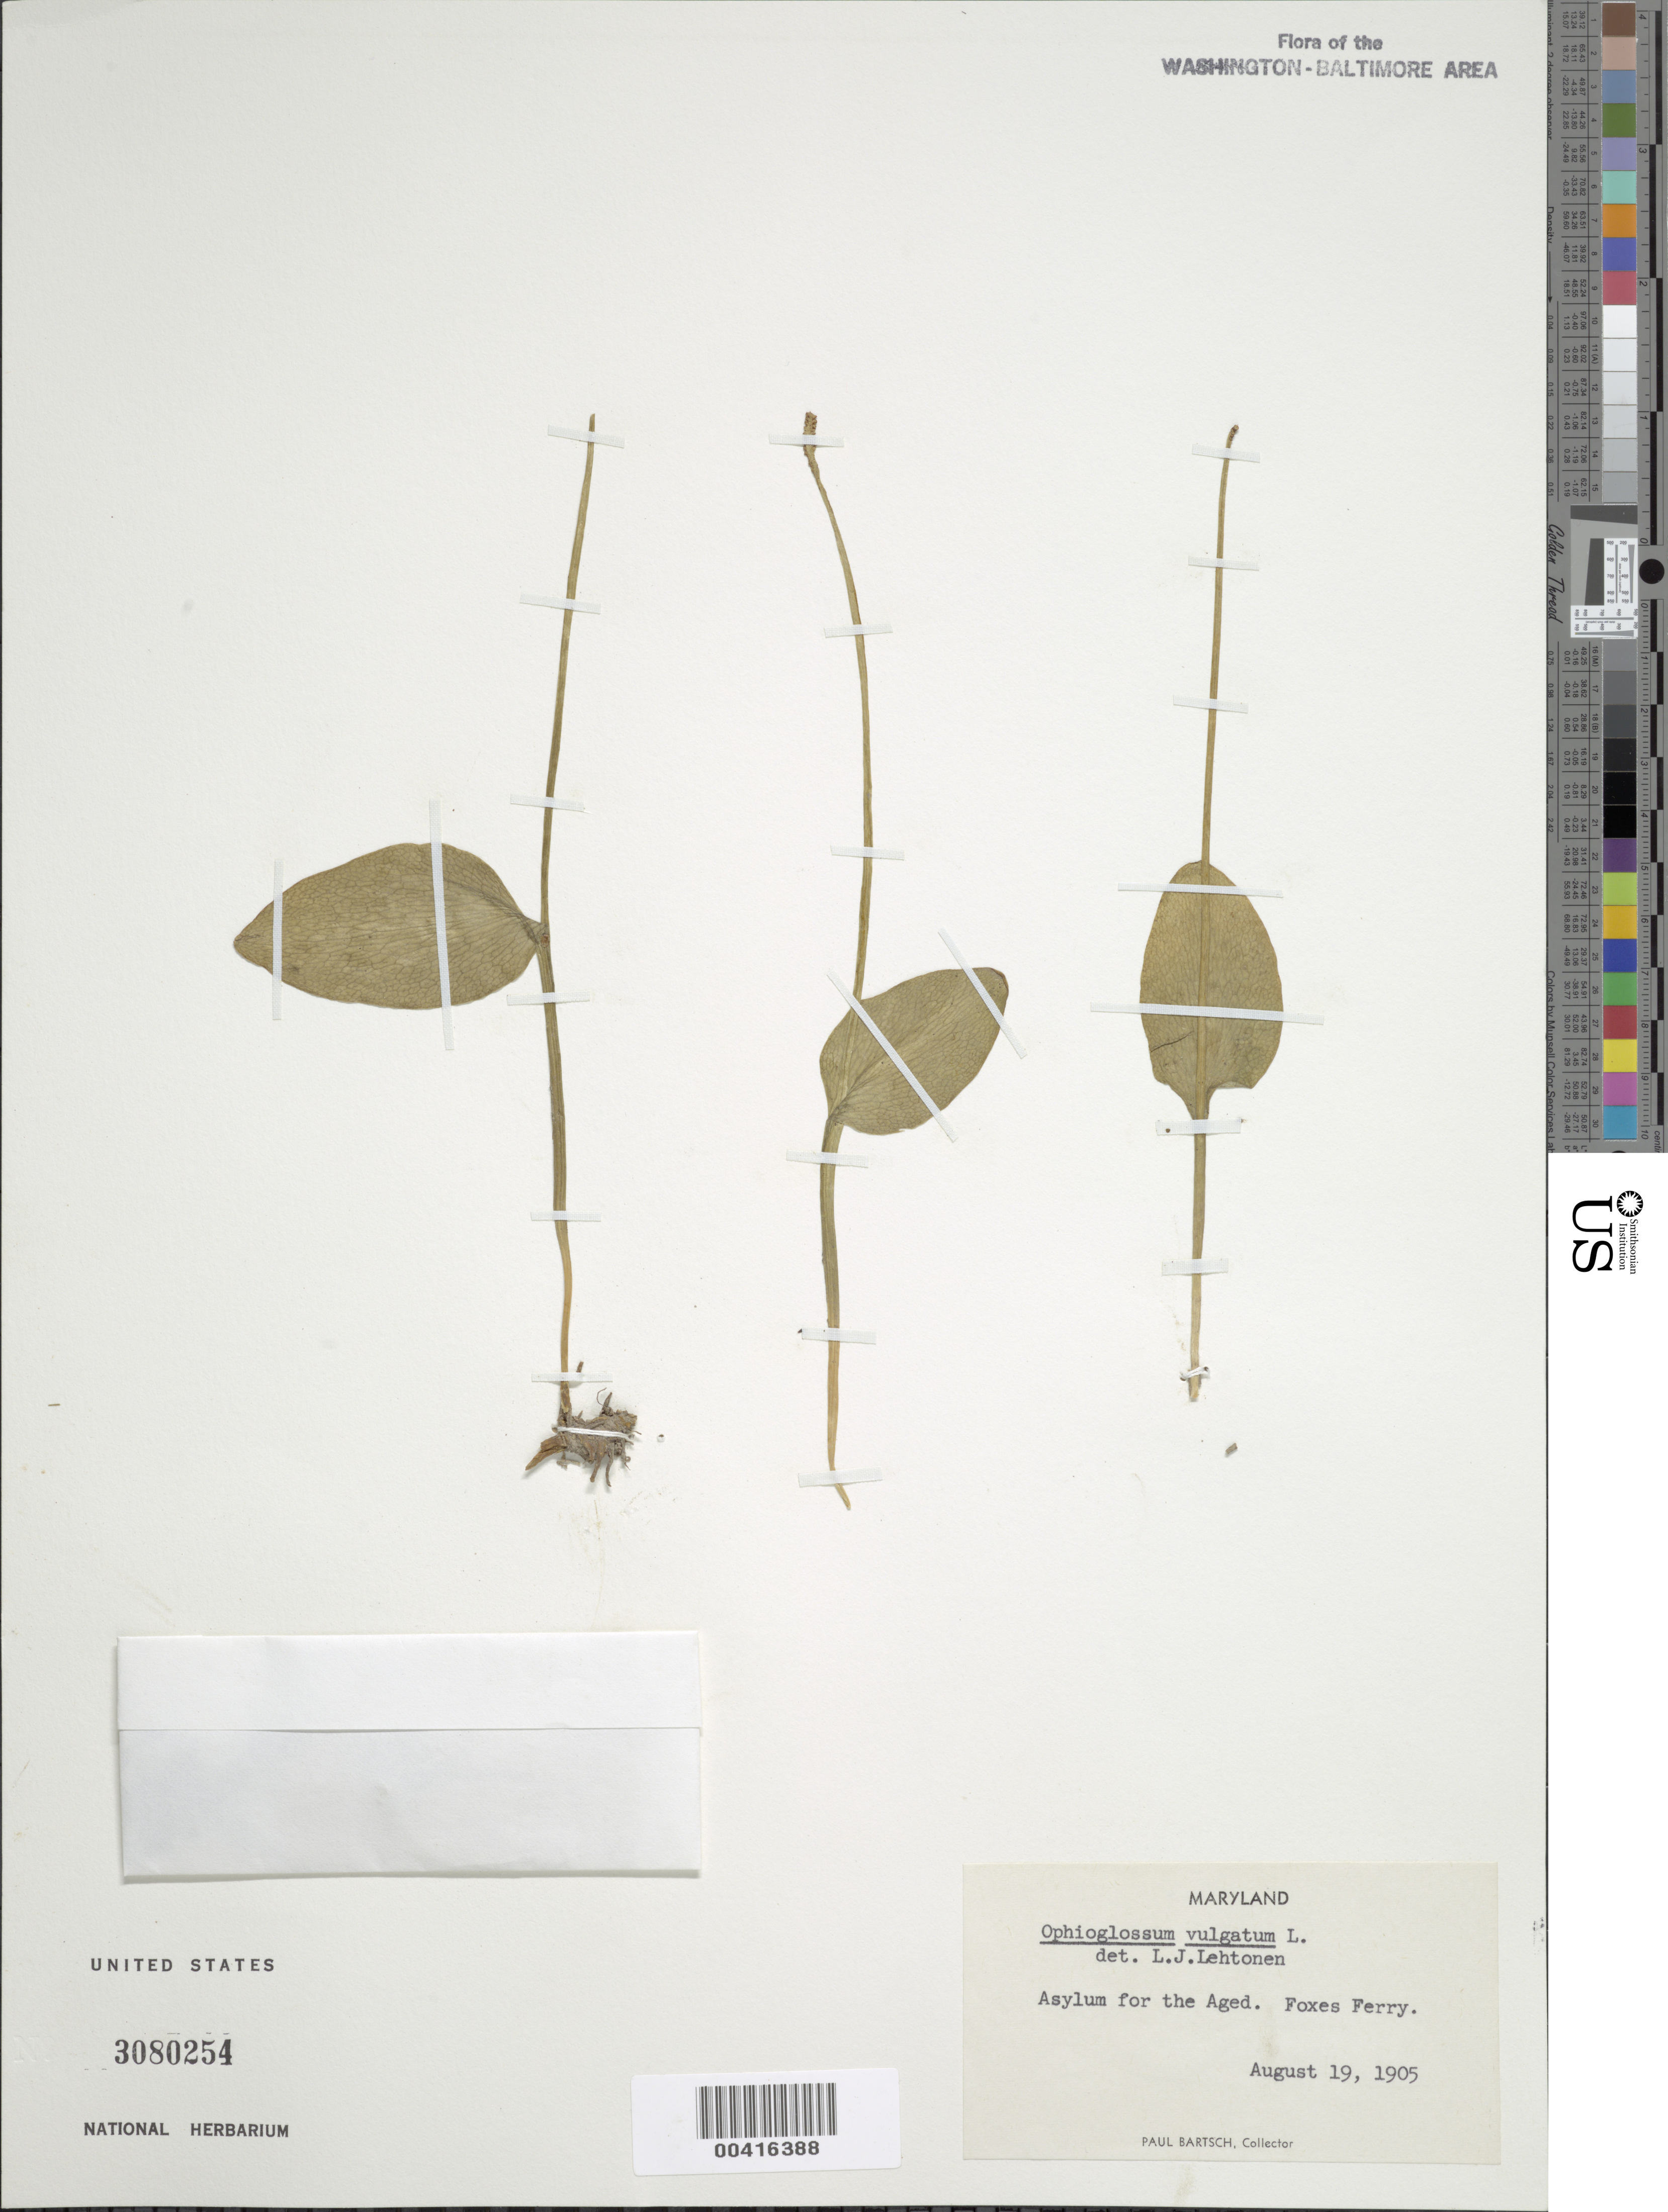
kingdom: Plantae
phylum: Tracheophyta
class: Polypodiopsida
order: Ophioglossales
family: Ophioglossaceae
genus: Ophioglossum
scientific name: Ophioglossum vulgatum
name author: L.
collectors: P. Bartsch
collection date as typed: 19 Aug 1905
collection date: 1905-08-19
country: United States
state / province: Maryland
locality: Foxes Ferry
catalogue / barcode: US 3080254